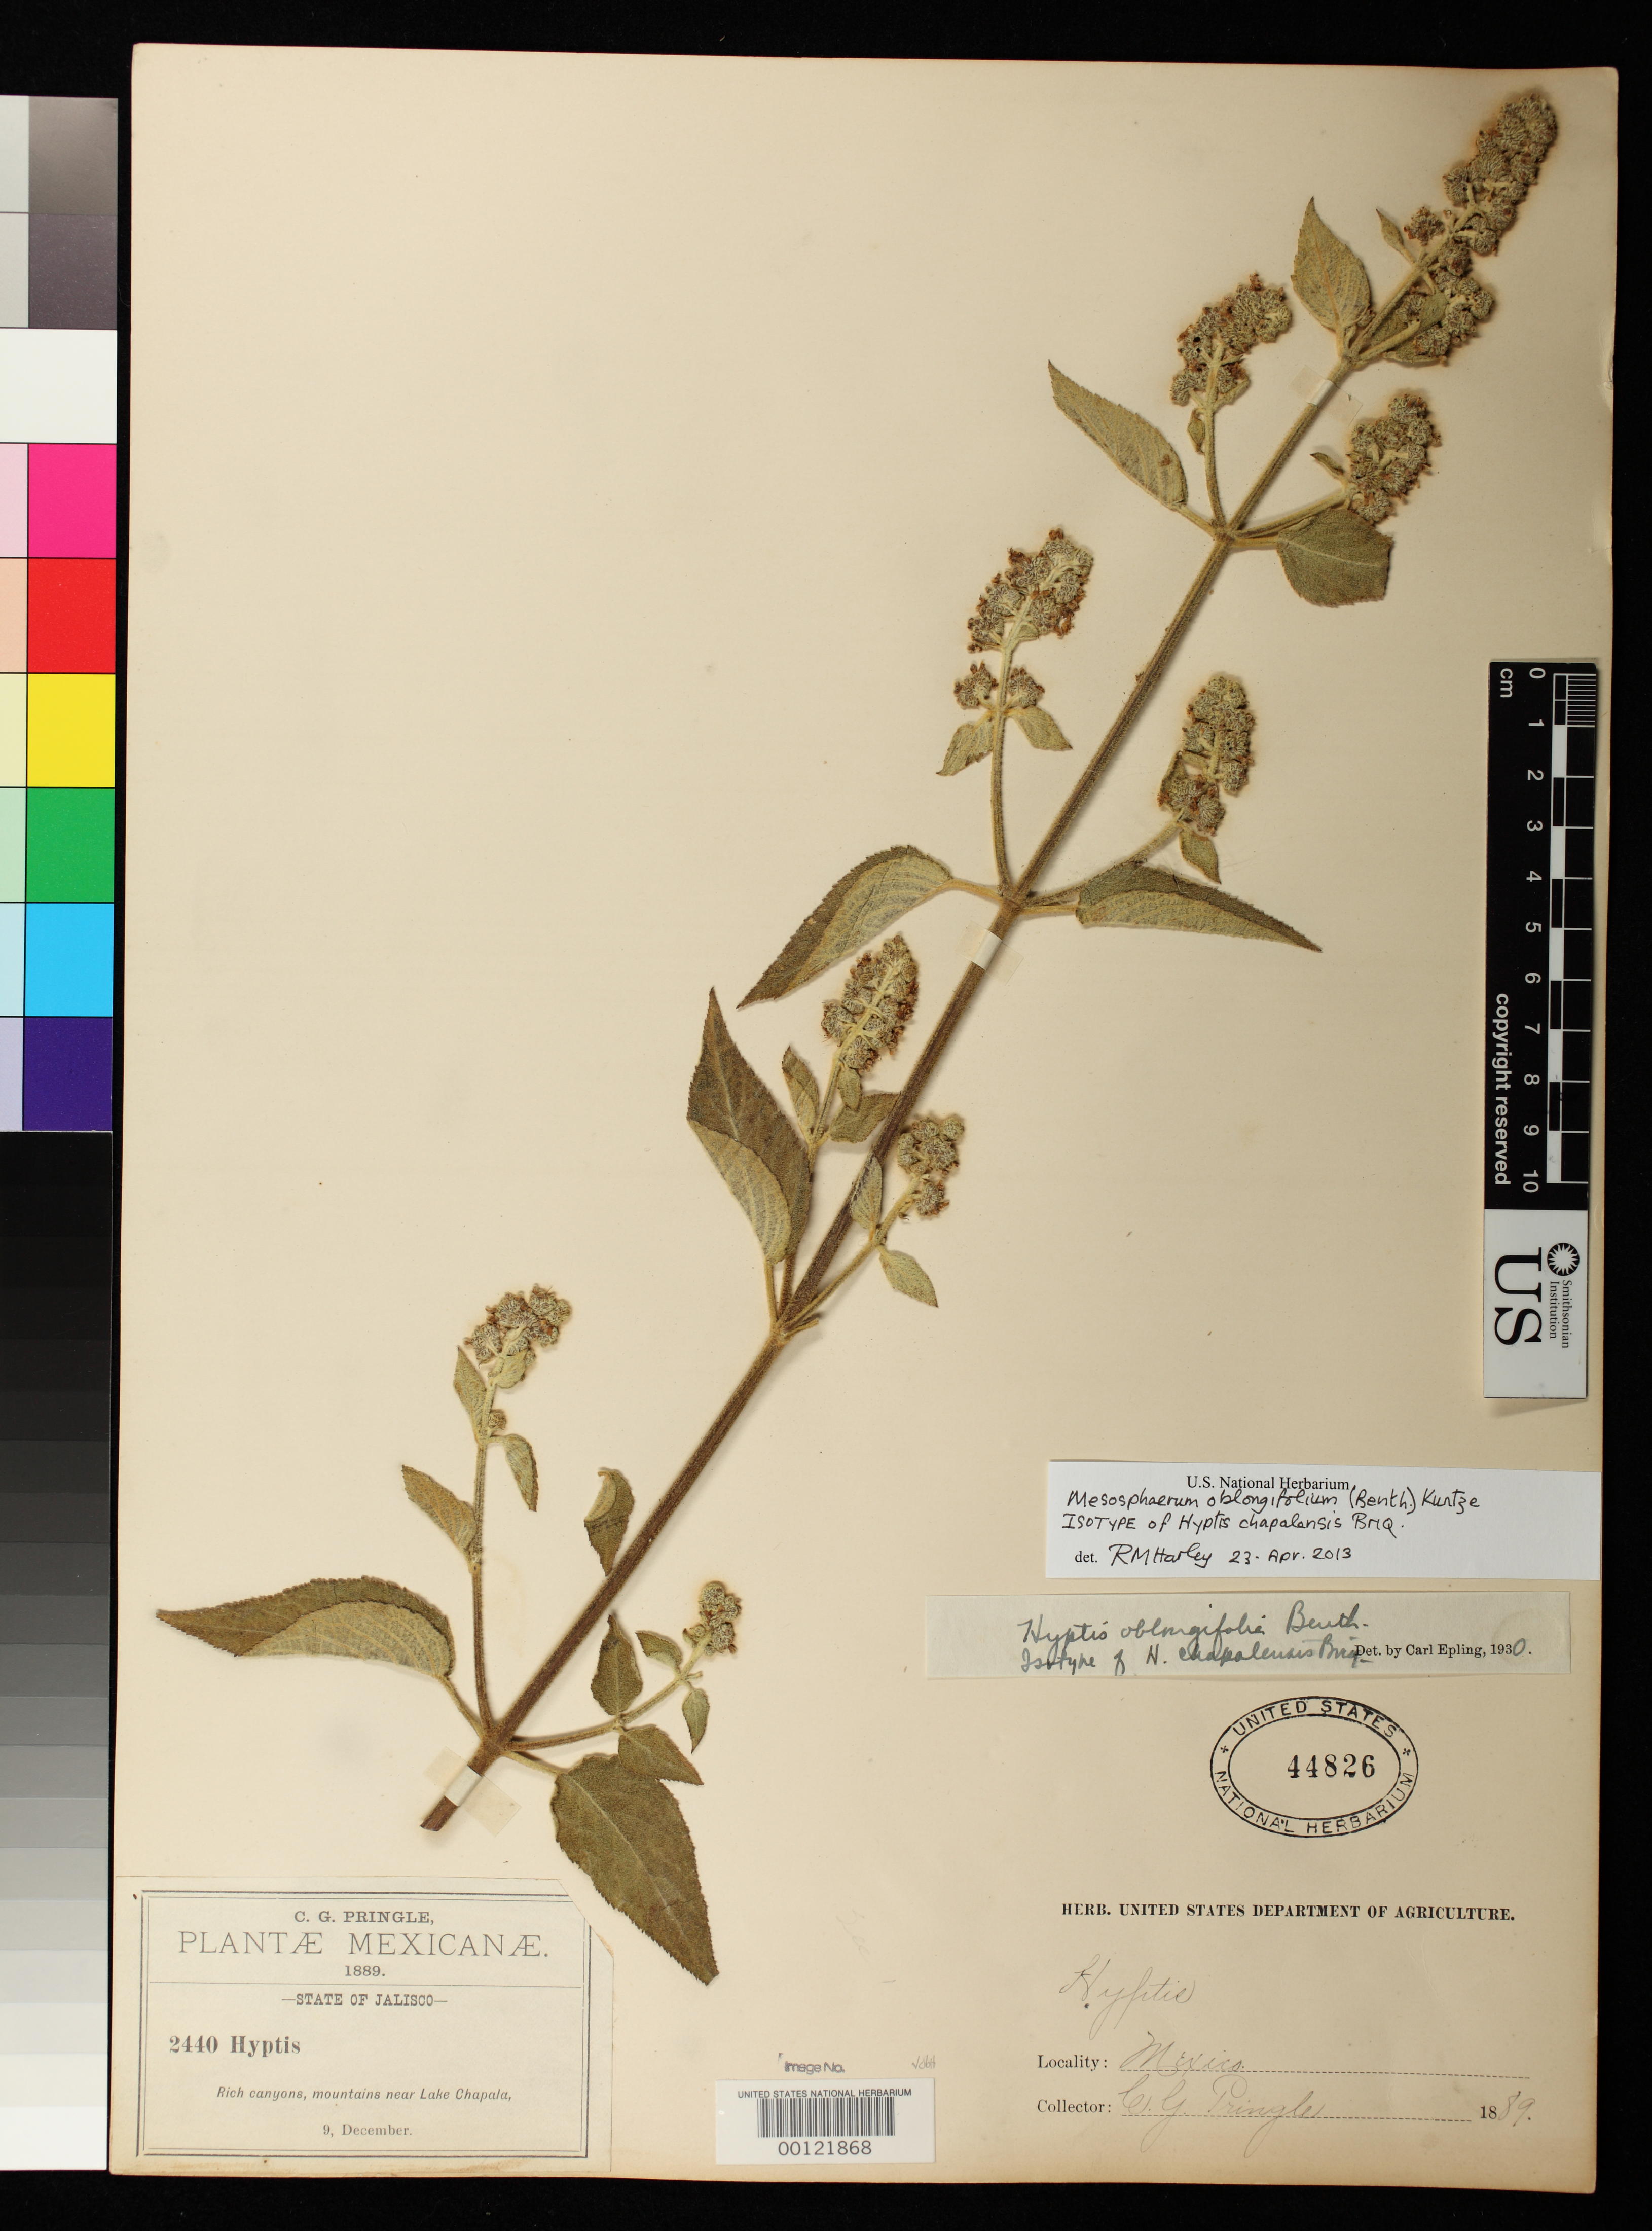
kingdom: Plantae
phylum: Tracheophyta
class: Magnoliopsida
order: Lamiales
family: Lamiaceae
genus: Hyptis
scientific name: Hyptis chapalensis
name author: Briq.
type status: Isotype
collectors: C. G. Pringle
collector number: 2440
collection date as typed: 09 Dec 1899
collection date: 1899-12-09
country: Mexico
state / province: Jalisco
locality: Rich canyons, mountains near Lake Chapala.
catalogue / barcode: US 44826